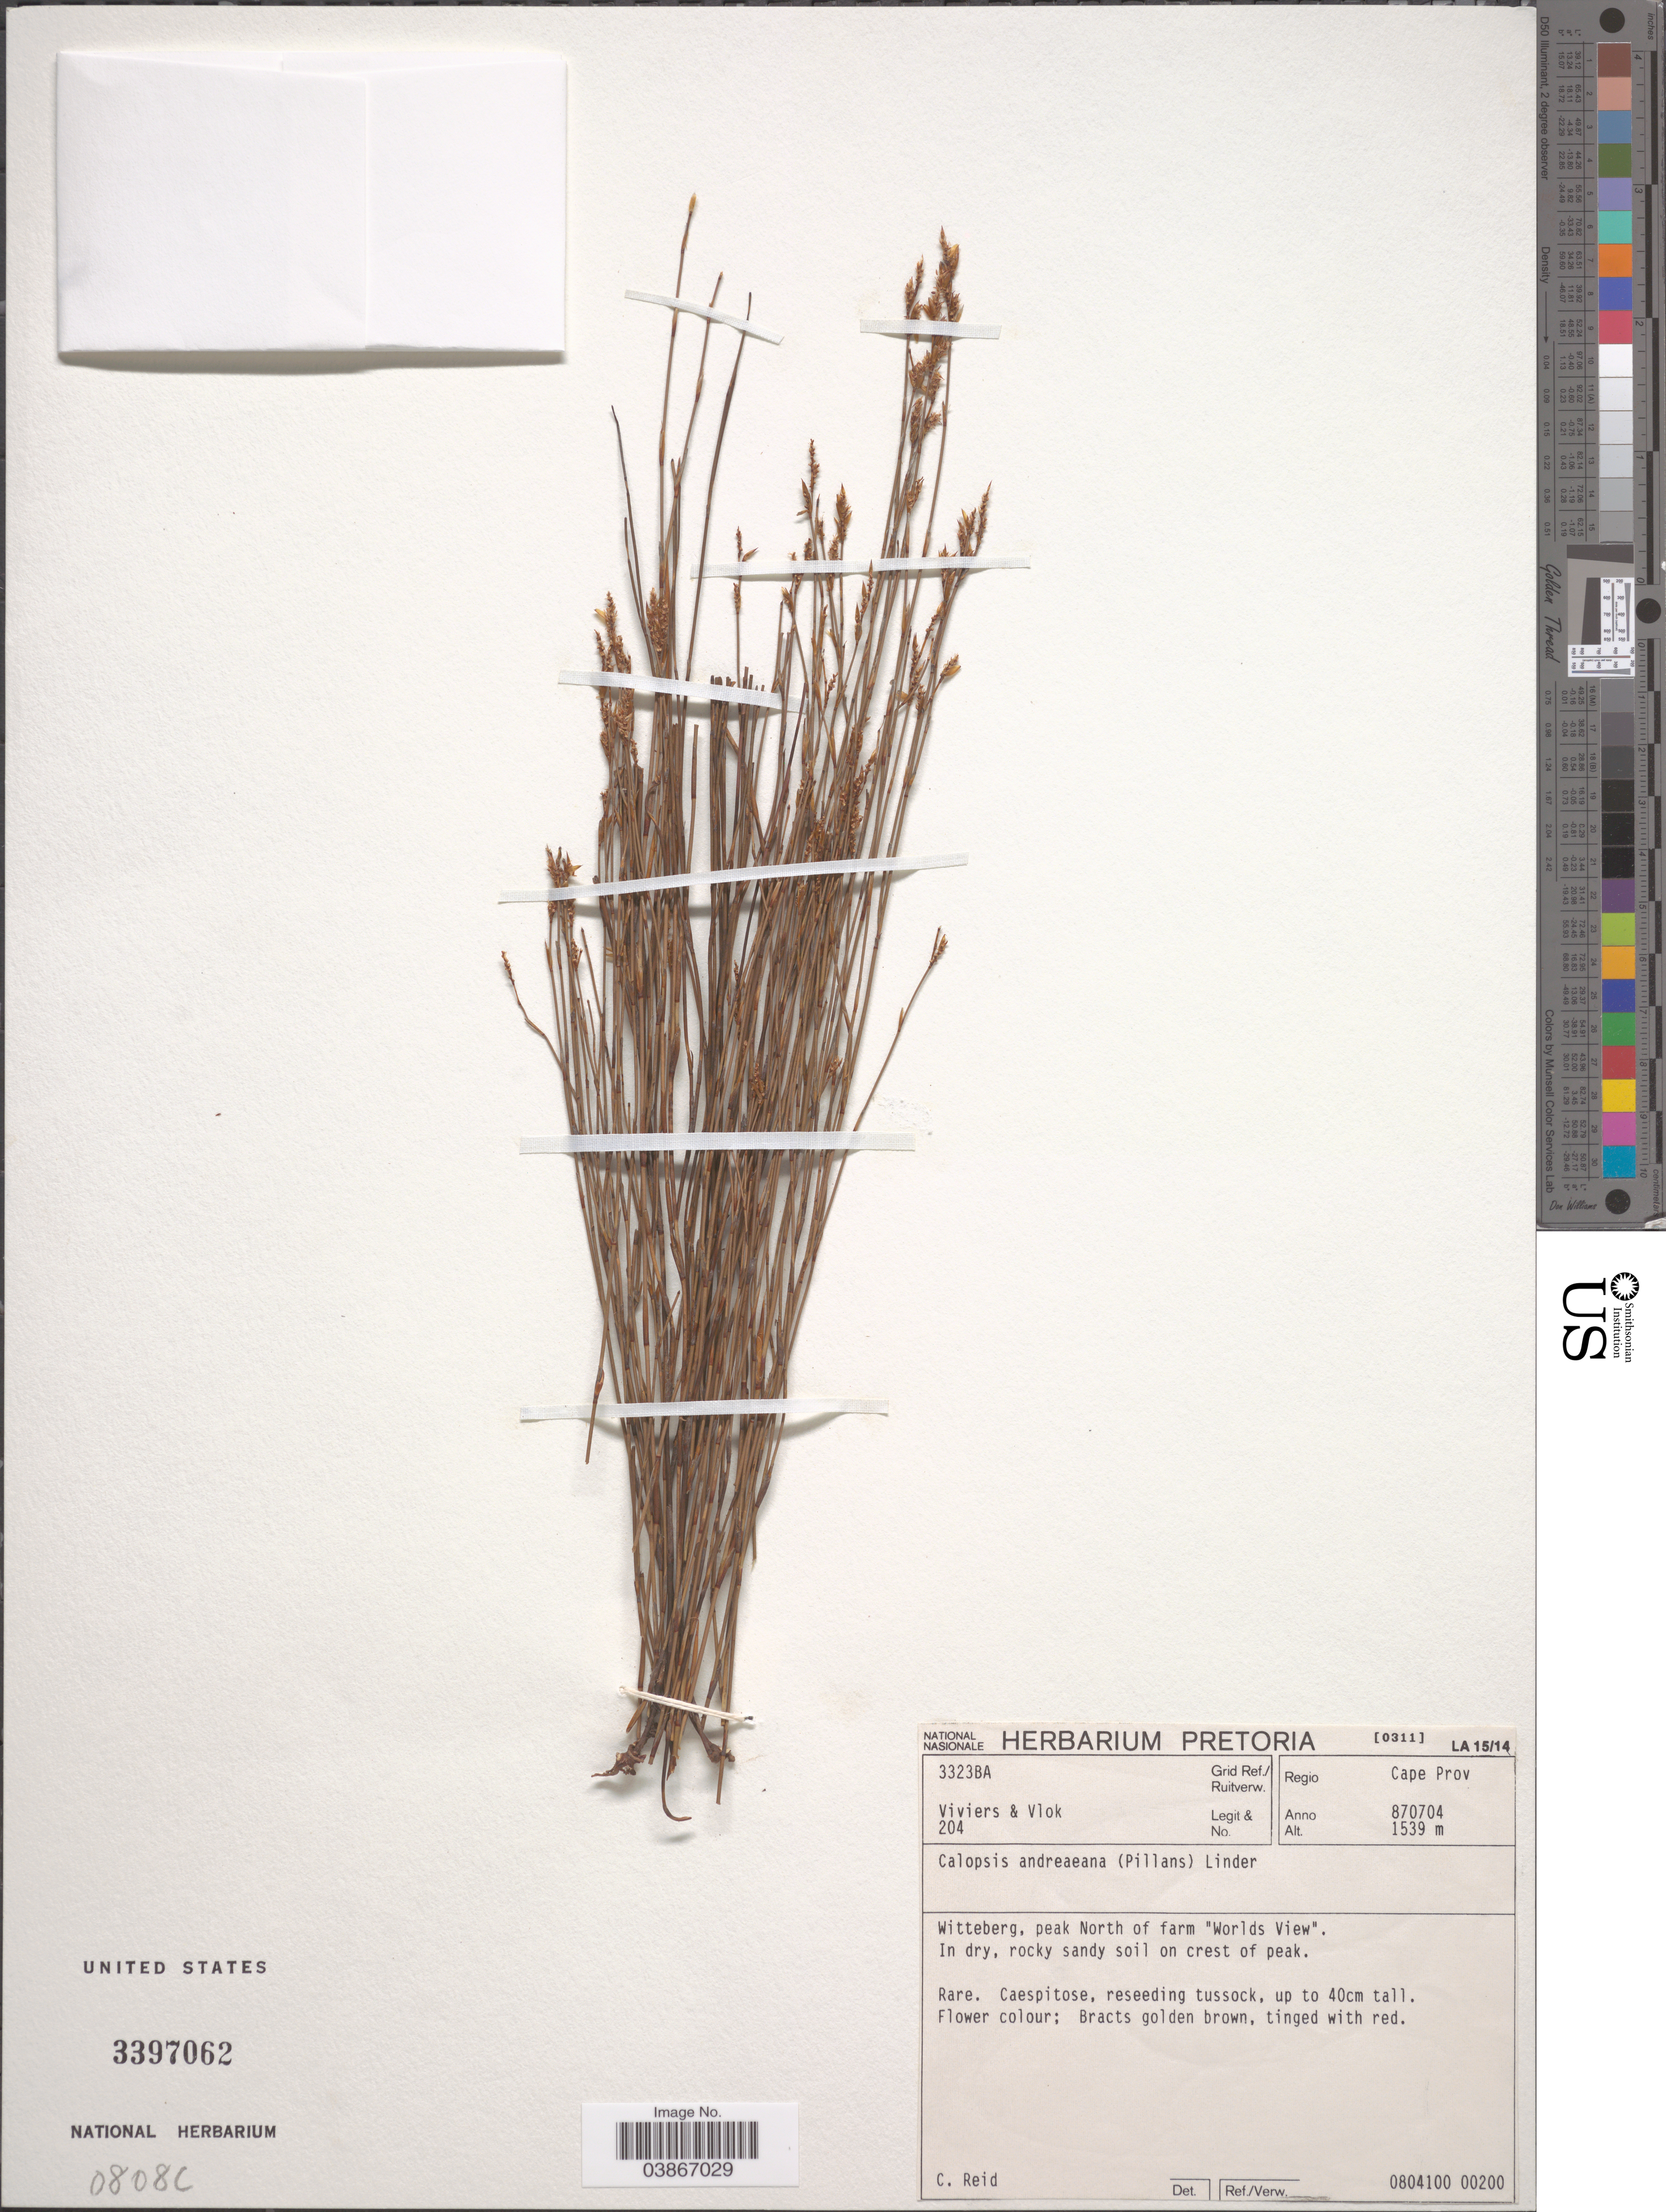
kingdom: Plantae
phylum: Tracheophyta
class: Liliopsida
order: Poales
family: Restionaceae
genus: Restio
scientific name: Restio adpressus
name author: (Esterh.) H.P. Linder & C.R. Hardy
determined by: Strong, Mark T., (BOT), Smithsonian Institution - National Museum of Natural History (UNITED STATES)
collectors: M. Viviers & Vlok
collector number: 204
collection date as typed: Transcribed d/m/y: 4/7/87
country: South Africa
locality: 3323BA Grid Ref./Ruitverw. Regio Cape Prov. Witteberg, peak North of farm "Worlds View".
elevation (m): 1539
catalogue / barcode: US 3397062